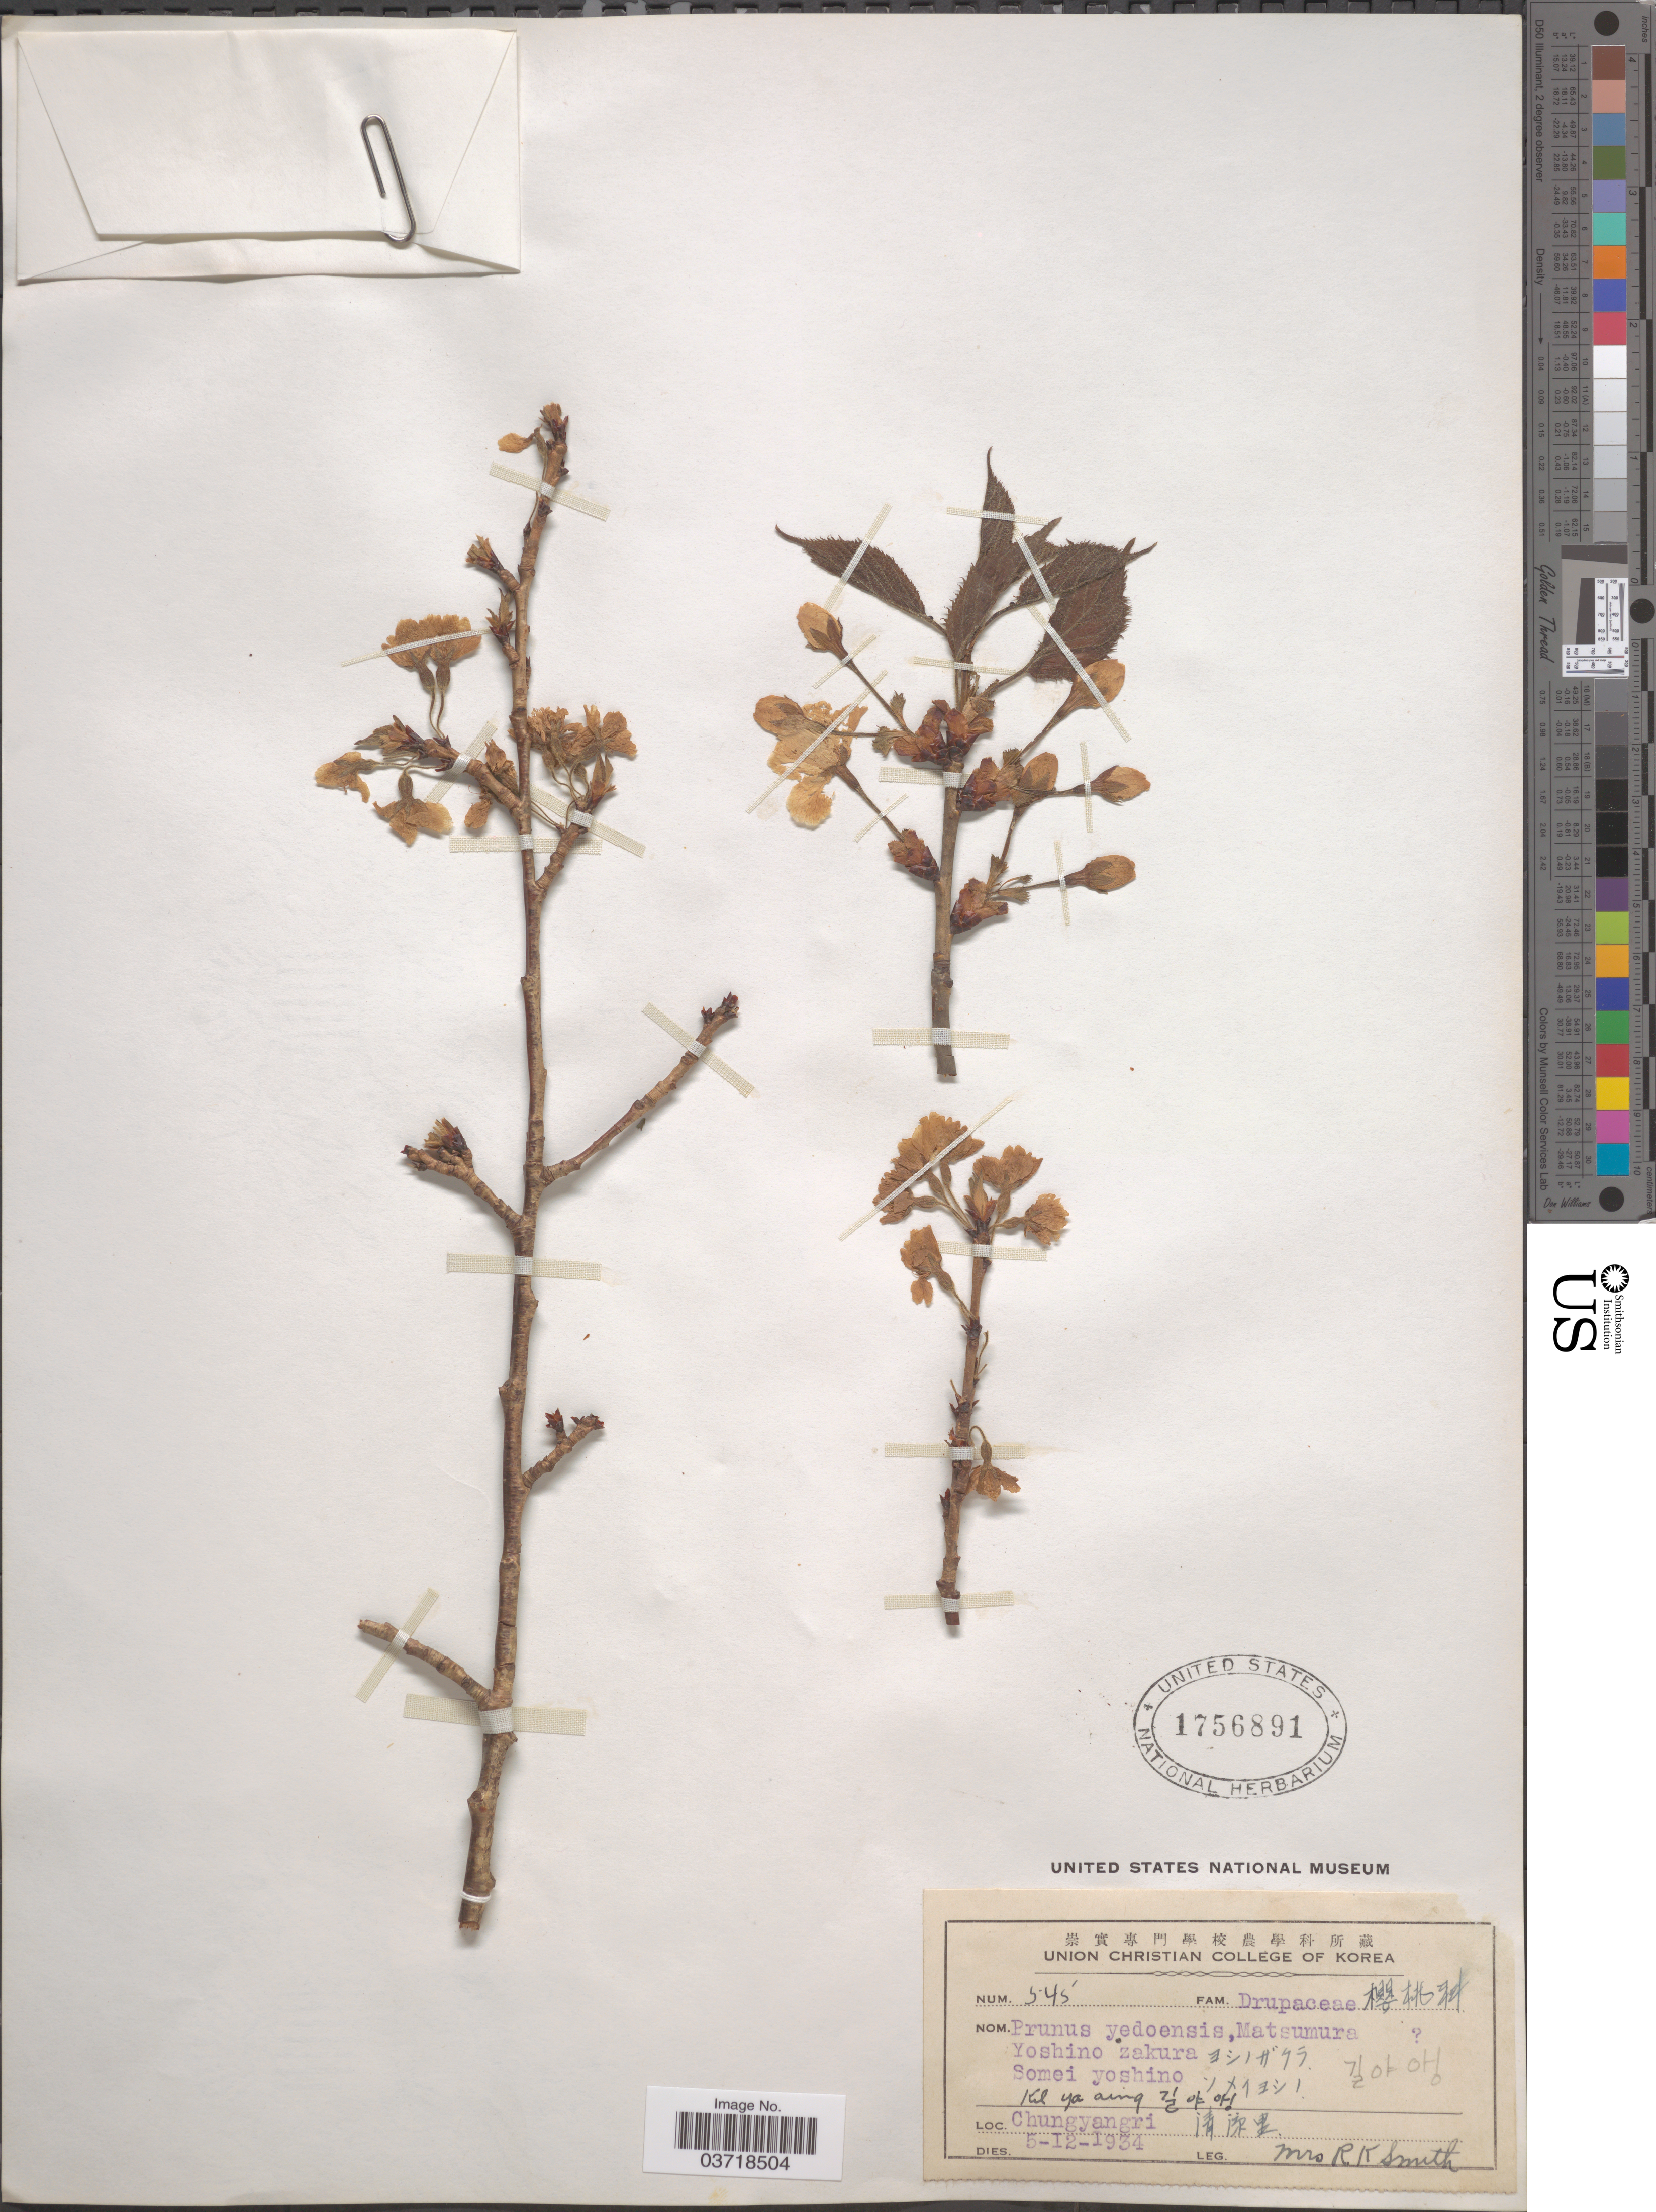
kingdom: Plantae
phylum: Tracheophyta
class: Magnoliopsida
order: Rosales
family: Rosaceae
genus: Prunus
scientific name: Prunus yedoensis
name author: Matsum.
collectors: R. Smith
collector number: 545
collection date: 1934-05-12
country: South Korea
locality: Chungyangri X.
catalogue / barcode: US 1756891